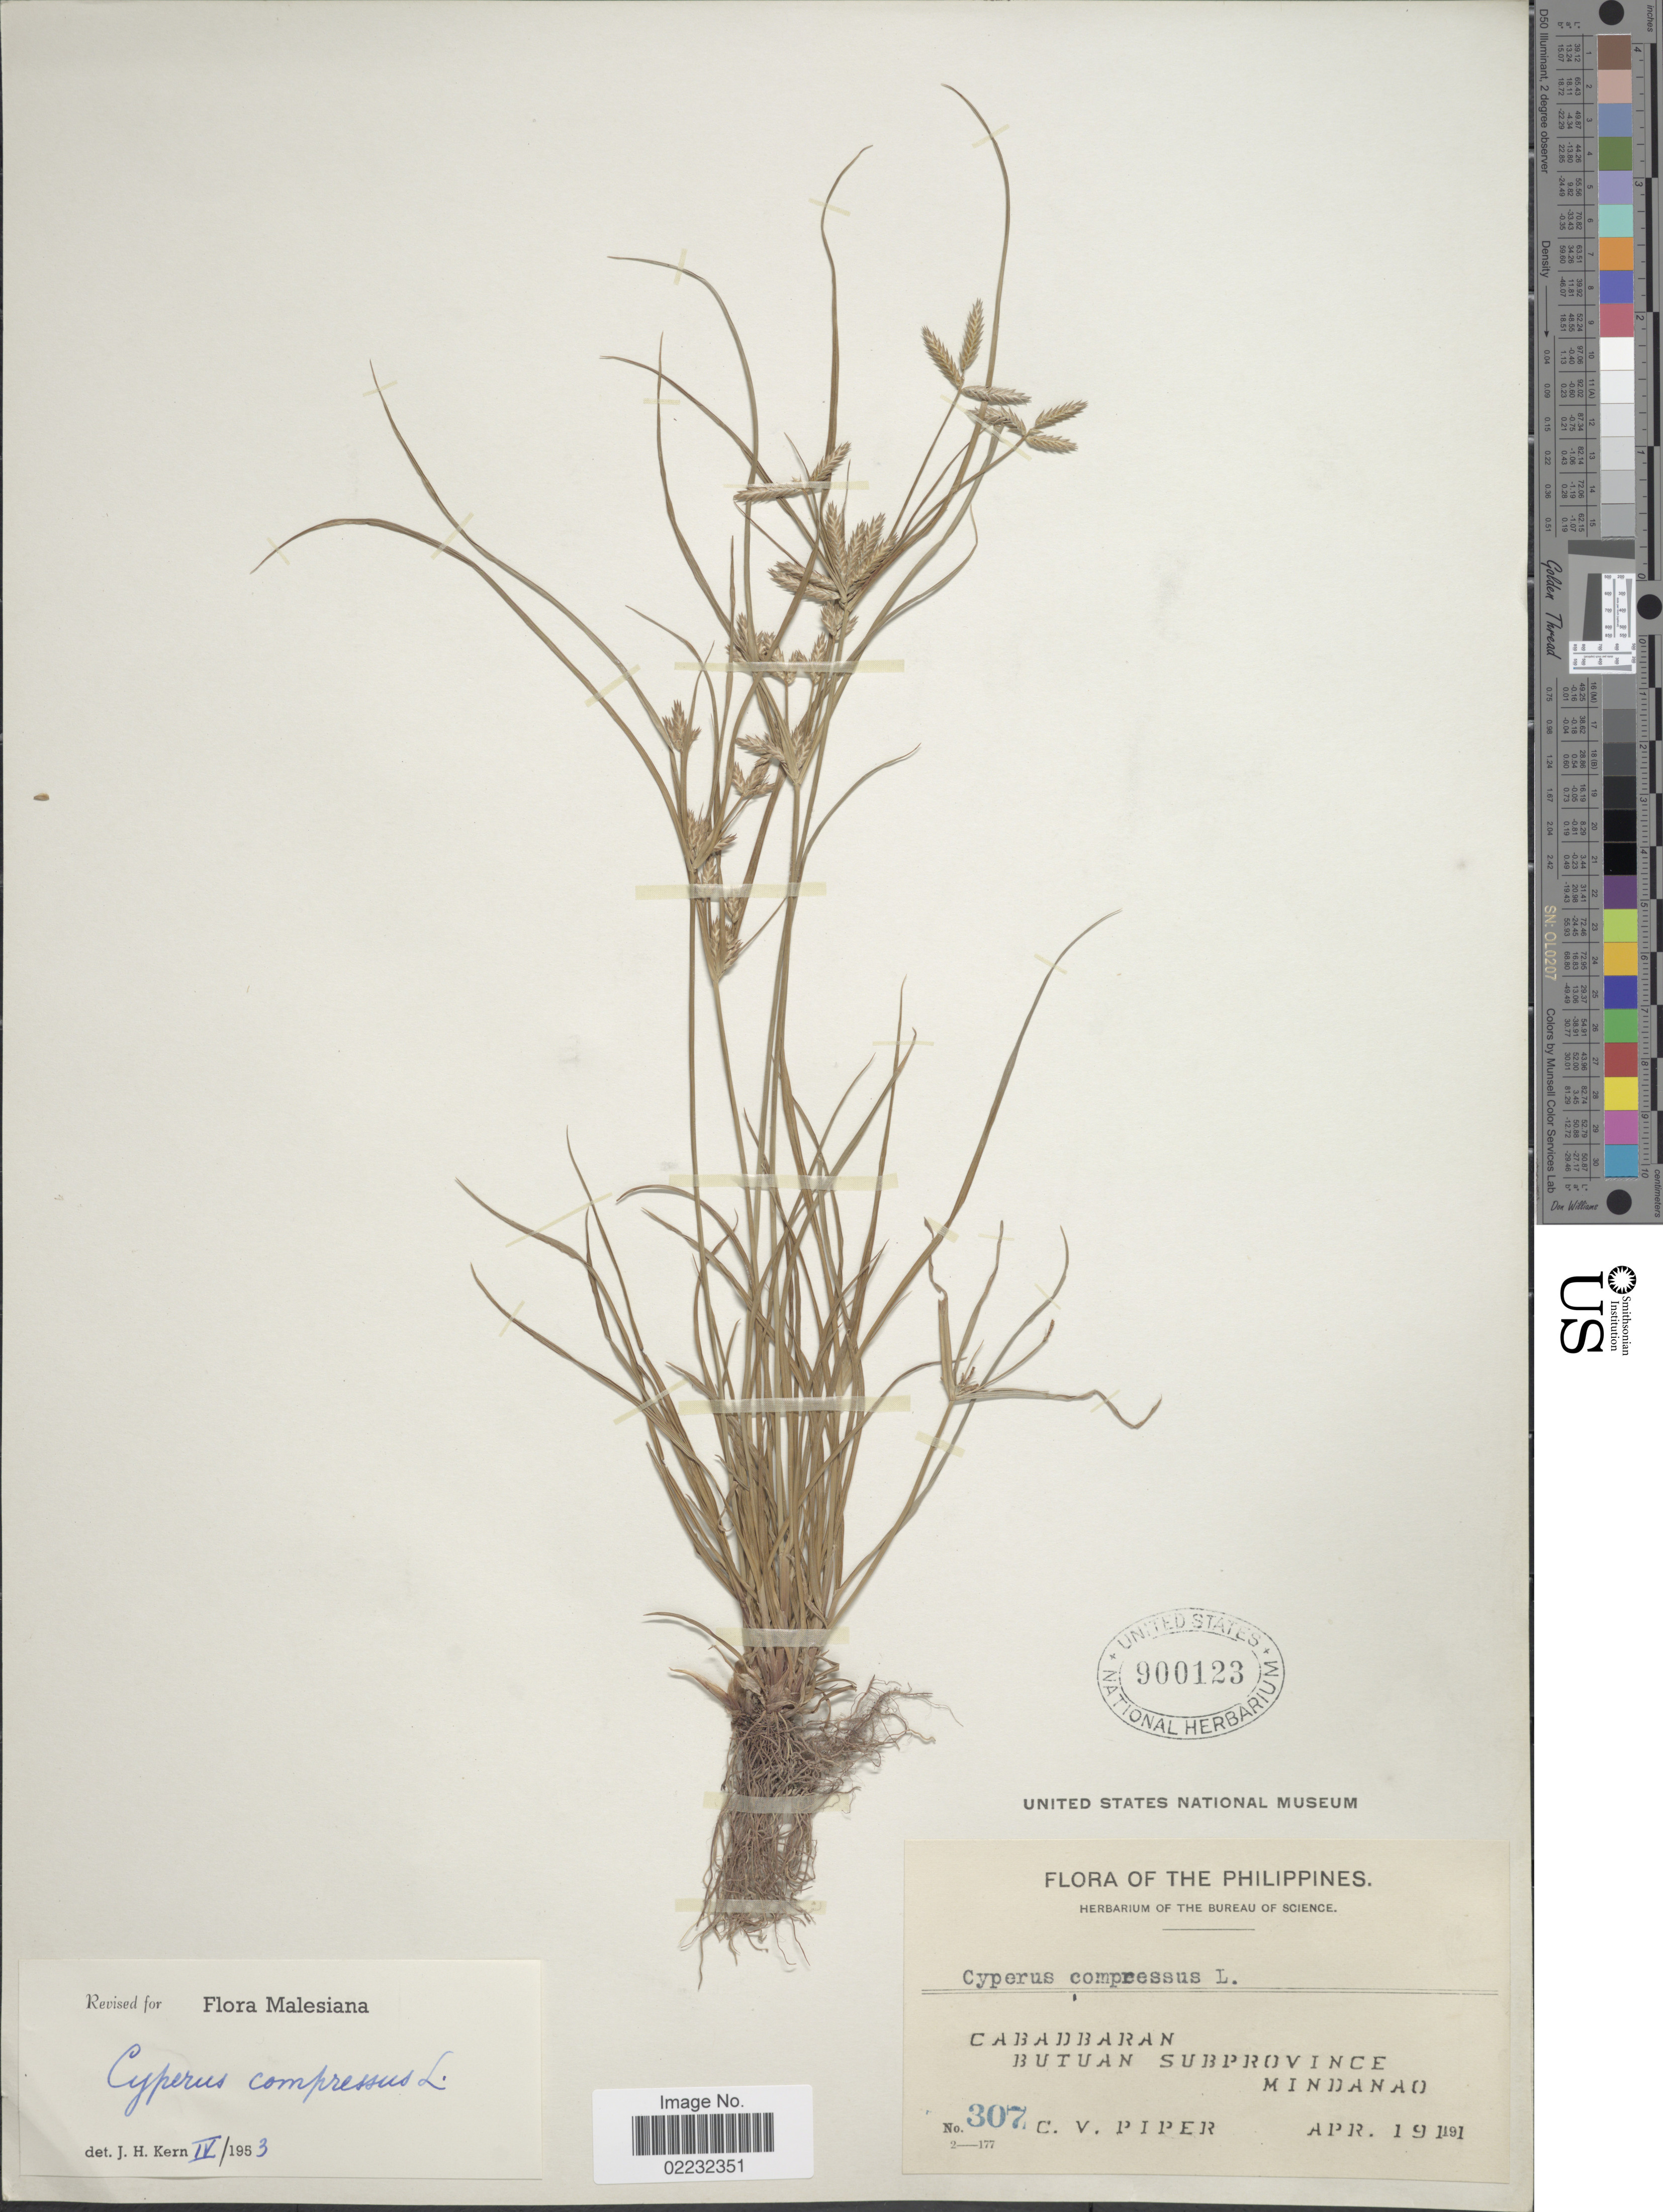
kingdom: Plantae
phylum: Tracheophyta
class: Liliopsida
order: Poales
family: Cyperaceae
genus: Cyperus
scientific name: Cyperus compressus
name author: L.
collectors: C. V. Piper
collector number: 307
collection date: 1911-04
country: Philippines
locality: Cabadbaran, Butuan Subrpovince, Mindanao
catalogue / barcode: US 900123